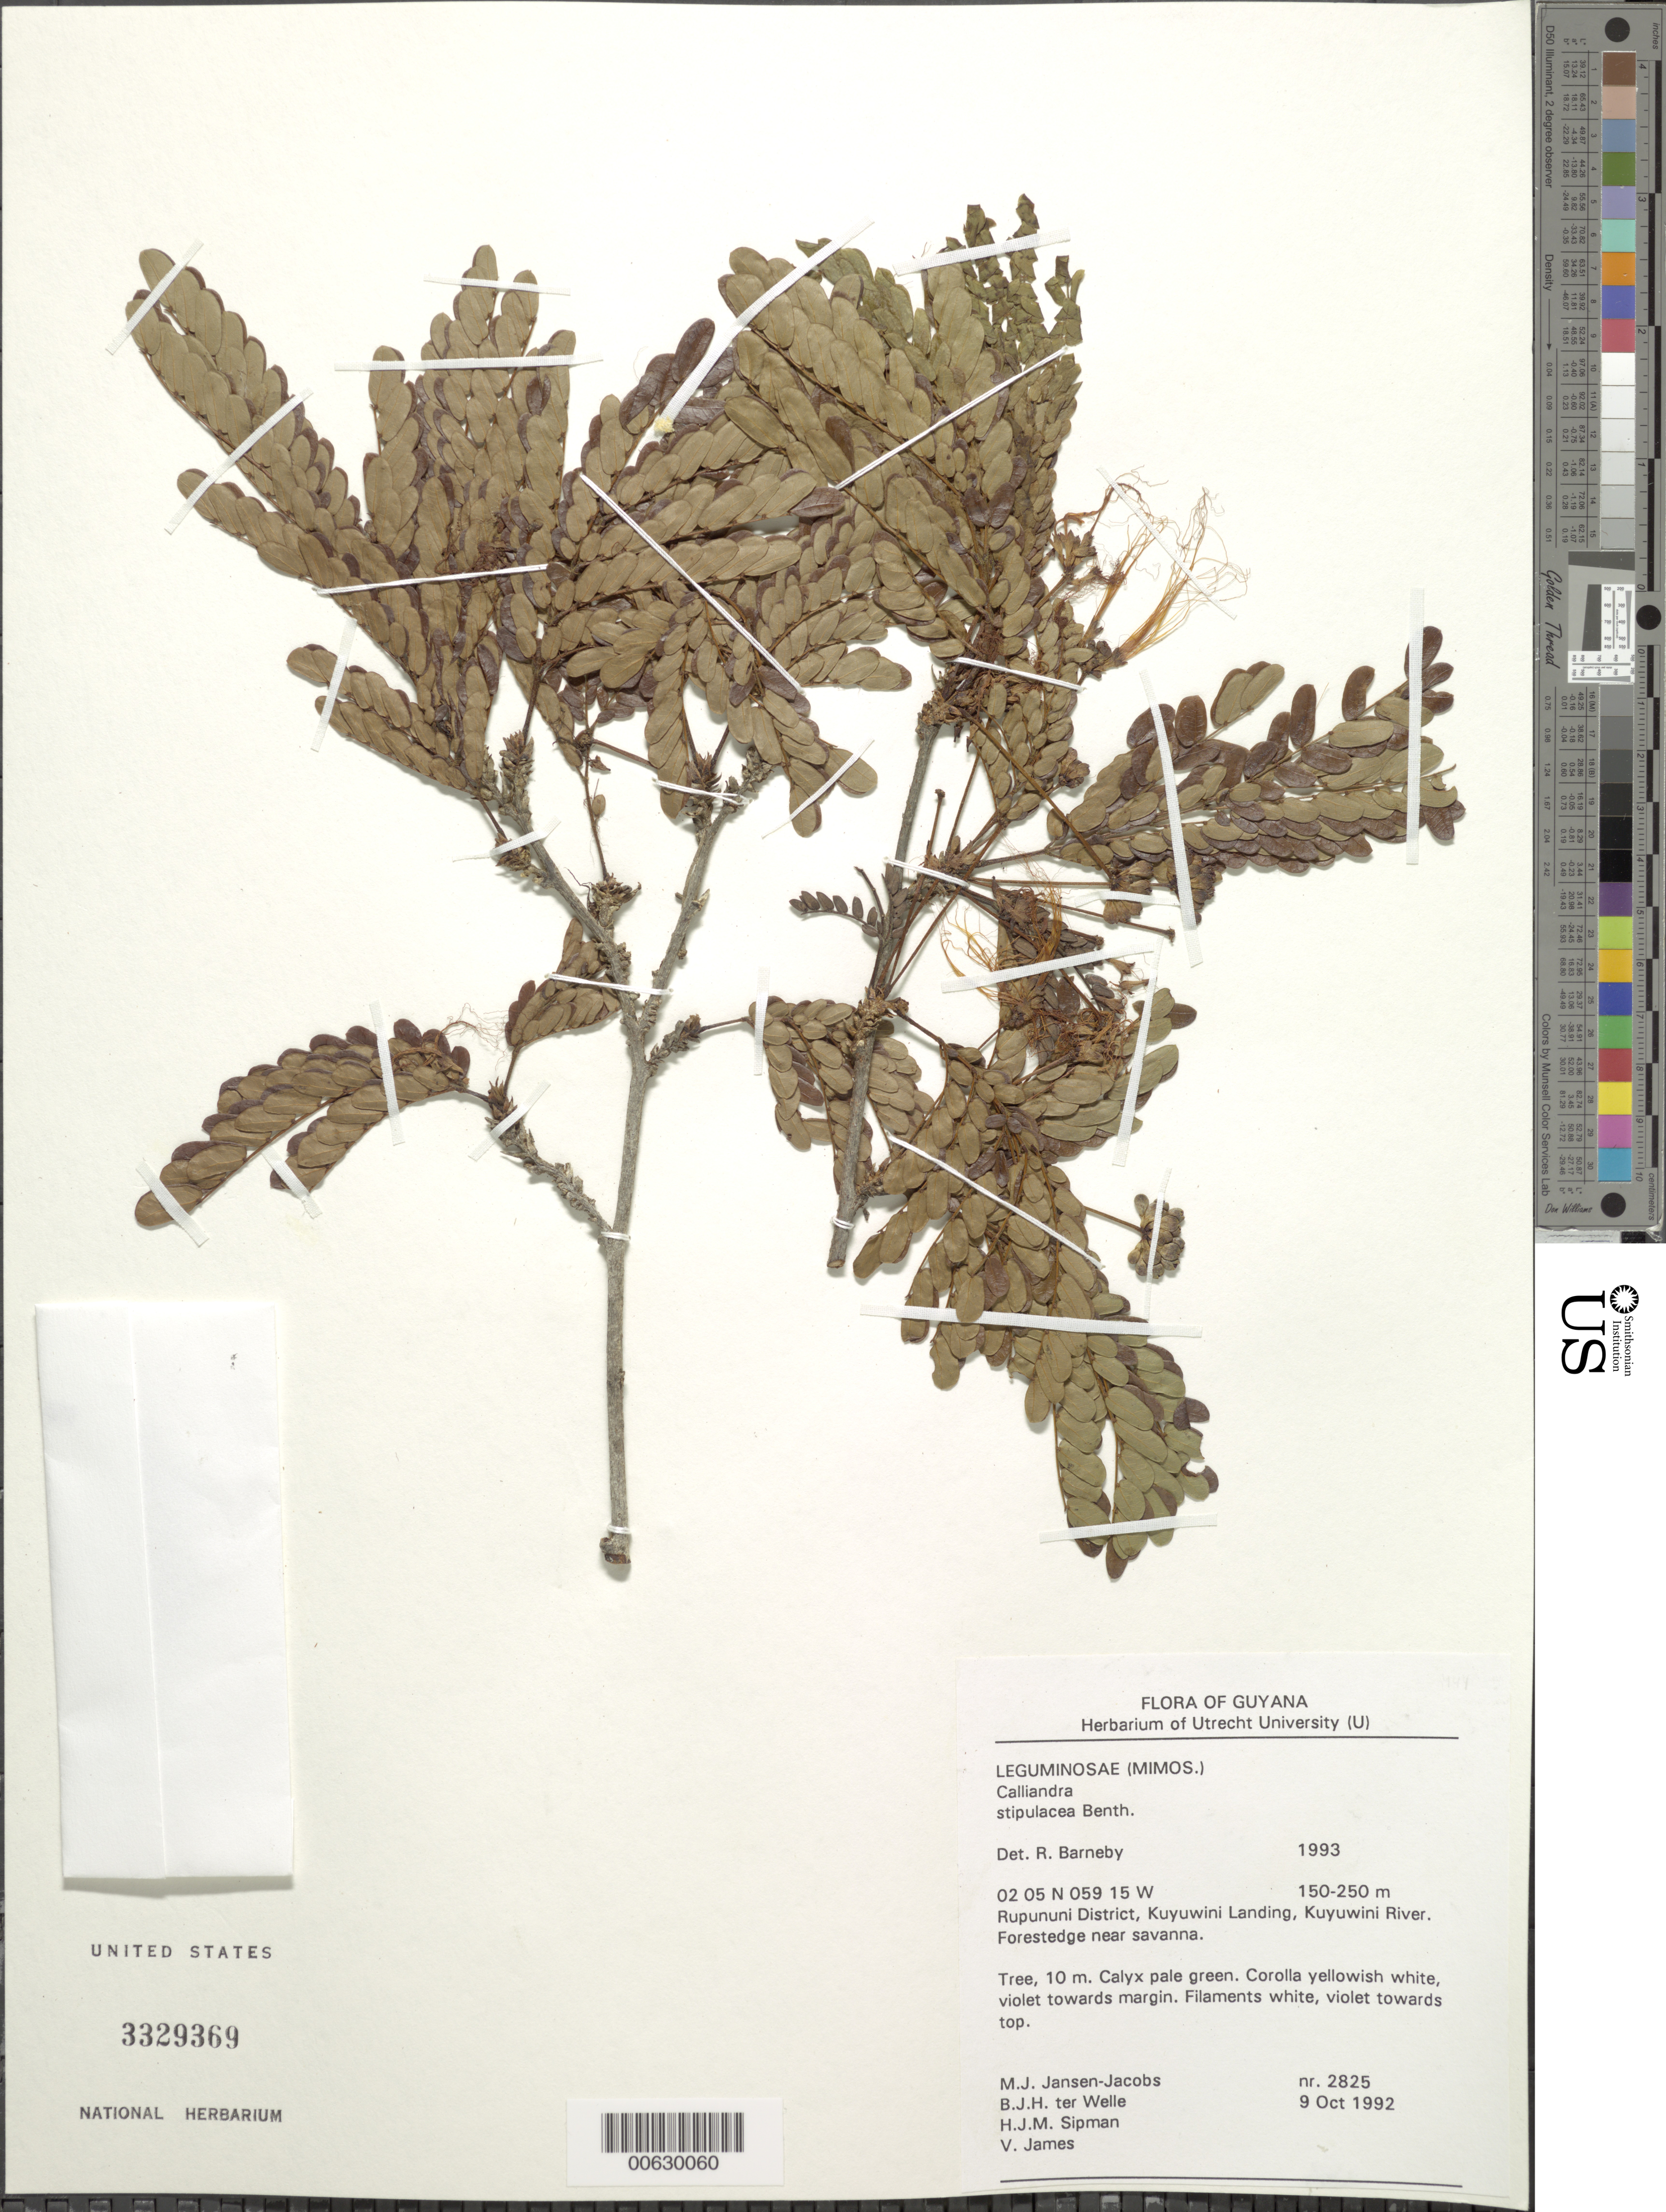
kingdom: Plantae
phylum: Tracheophyta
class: Magnoliopsida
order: Fabales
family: Fabaceae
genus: Calliandra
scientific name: Calliandra laxa var. stipulacea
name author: (Benth.) Barneby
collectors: M. J. Jansen-Jacobs, B. Welle, H. J. M. Sipman & V. James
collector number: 2825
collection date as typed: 9-Oct-92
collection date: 1992-10-09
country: Guyana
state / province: U. Takutu-U. Essequibo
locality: Kuyuwini Landing, Kuyuwini River, Rupununi District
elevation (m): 150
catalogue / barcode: US 3329369